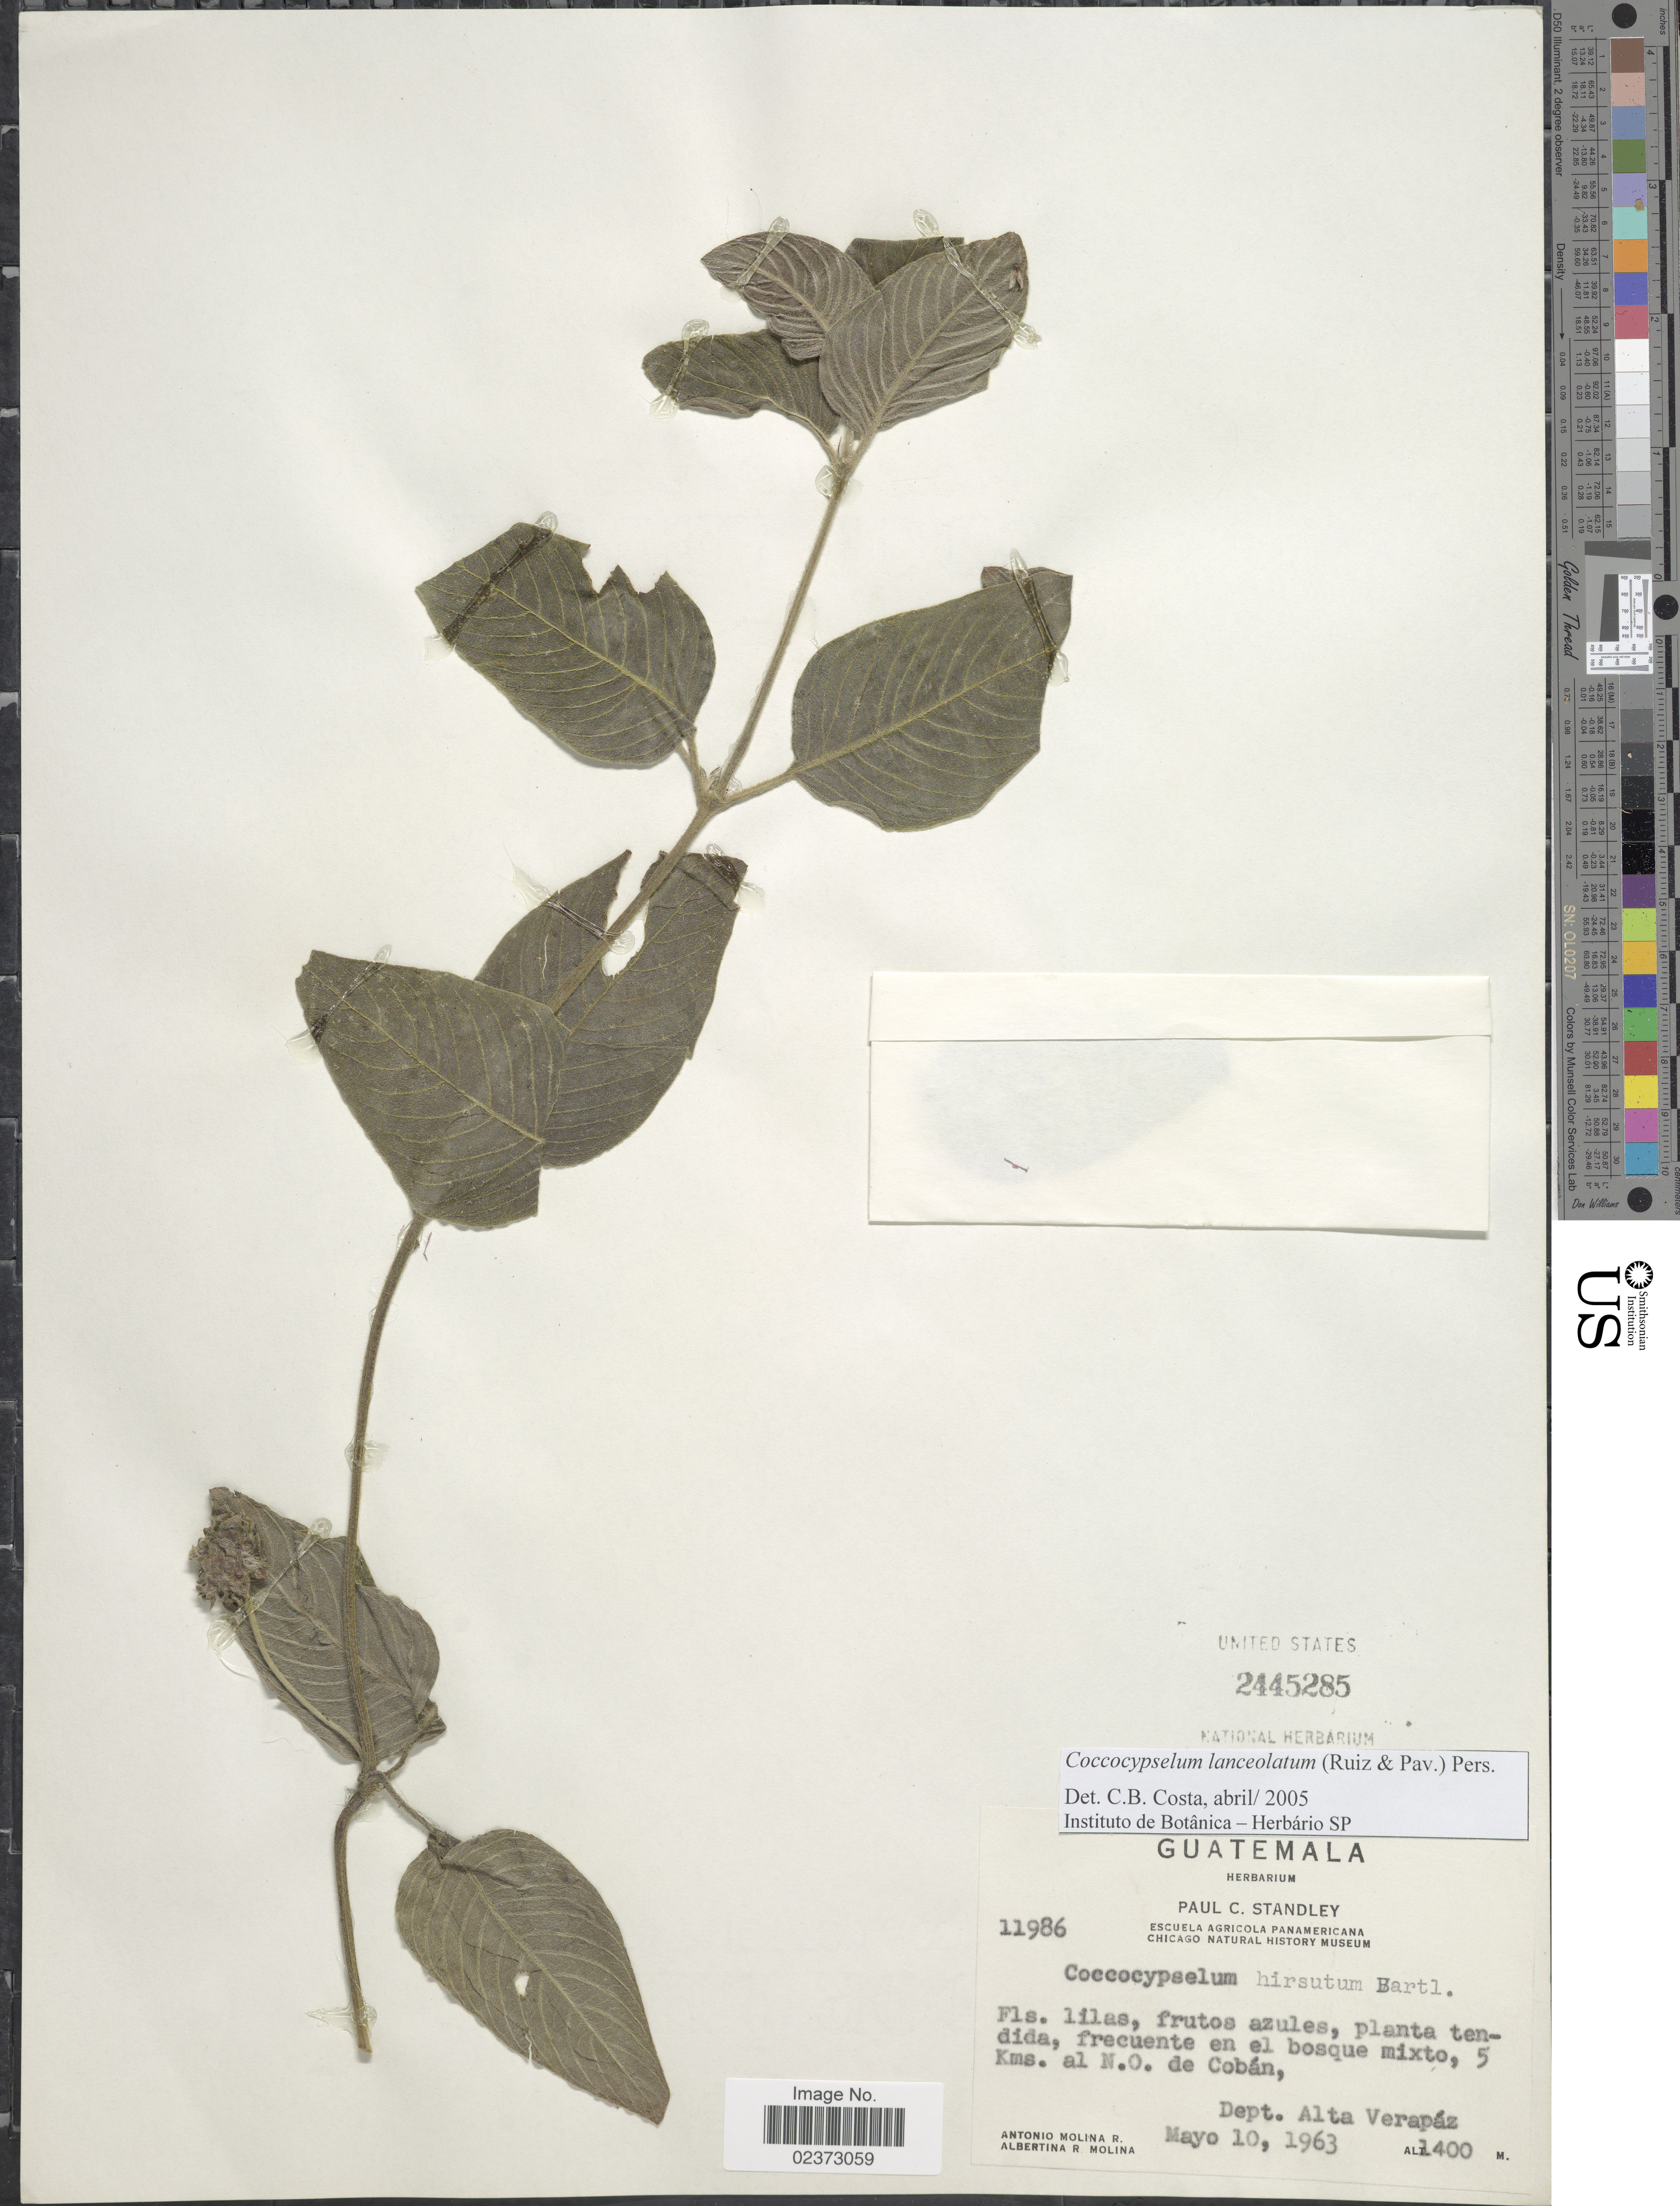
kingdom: Plantae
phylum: Tracheophyta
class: Magnoliopsida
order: Gentianales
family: Rubiaceae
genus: Coccocypselum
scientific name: Coccocypselum lanceolatum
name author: (Ruiz & Pav.) Pers.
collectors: A. Molina R. & A. R. Molina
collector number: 11986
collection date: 1963-05-10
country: Guatemala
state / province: Alta Verapaz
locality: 5 kms. al N.O. de Coban, Dept. Alta Verapaz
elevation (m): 1400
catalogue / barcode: US 2445285